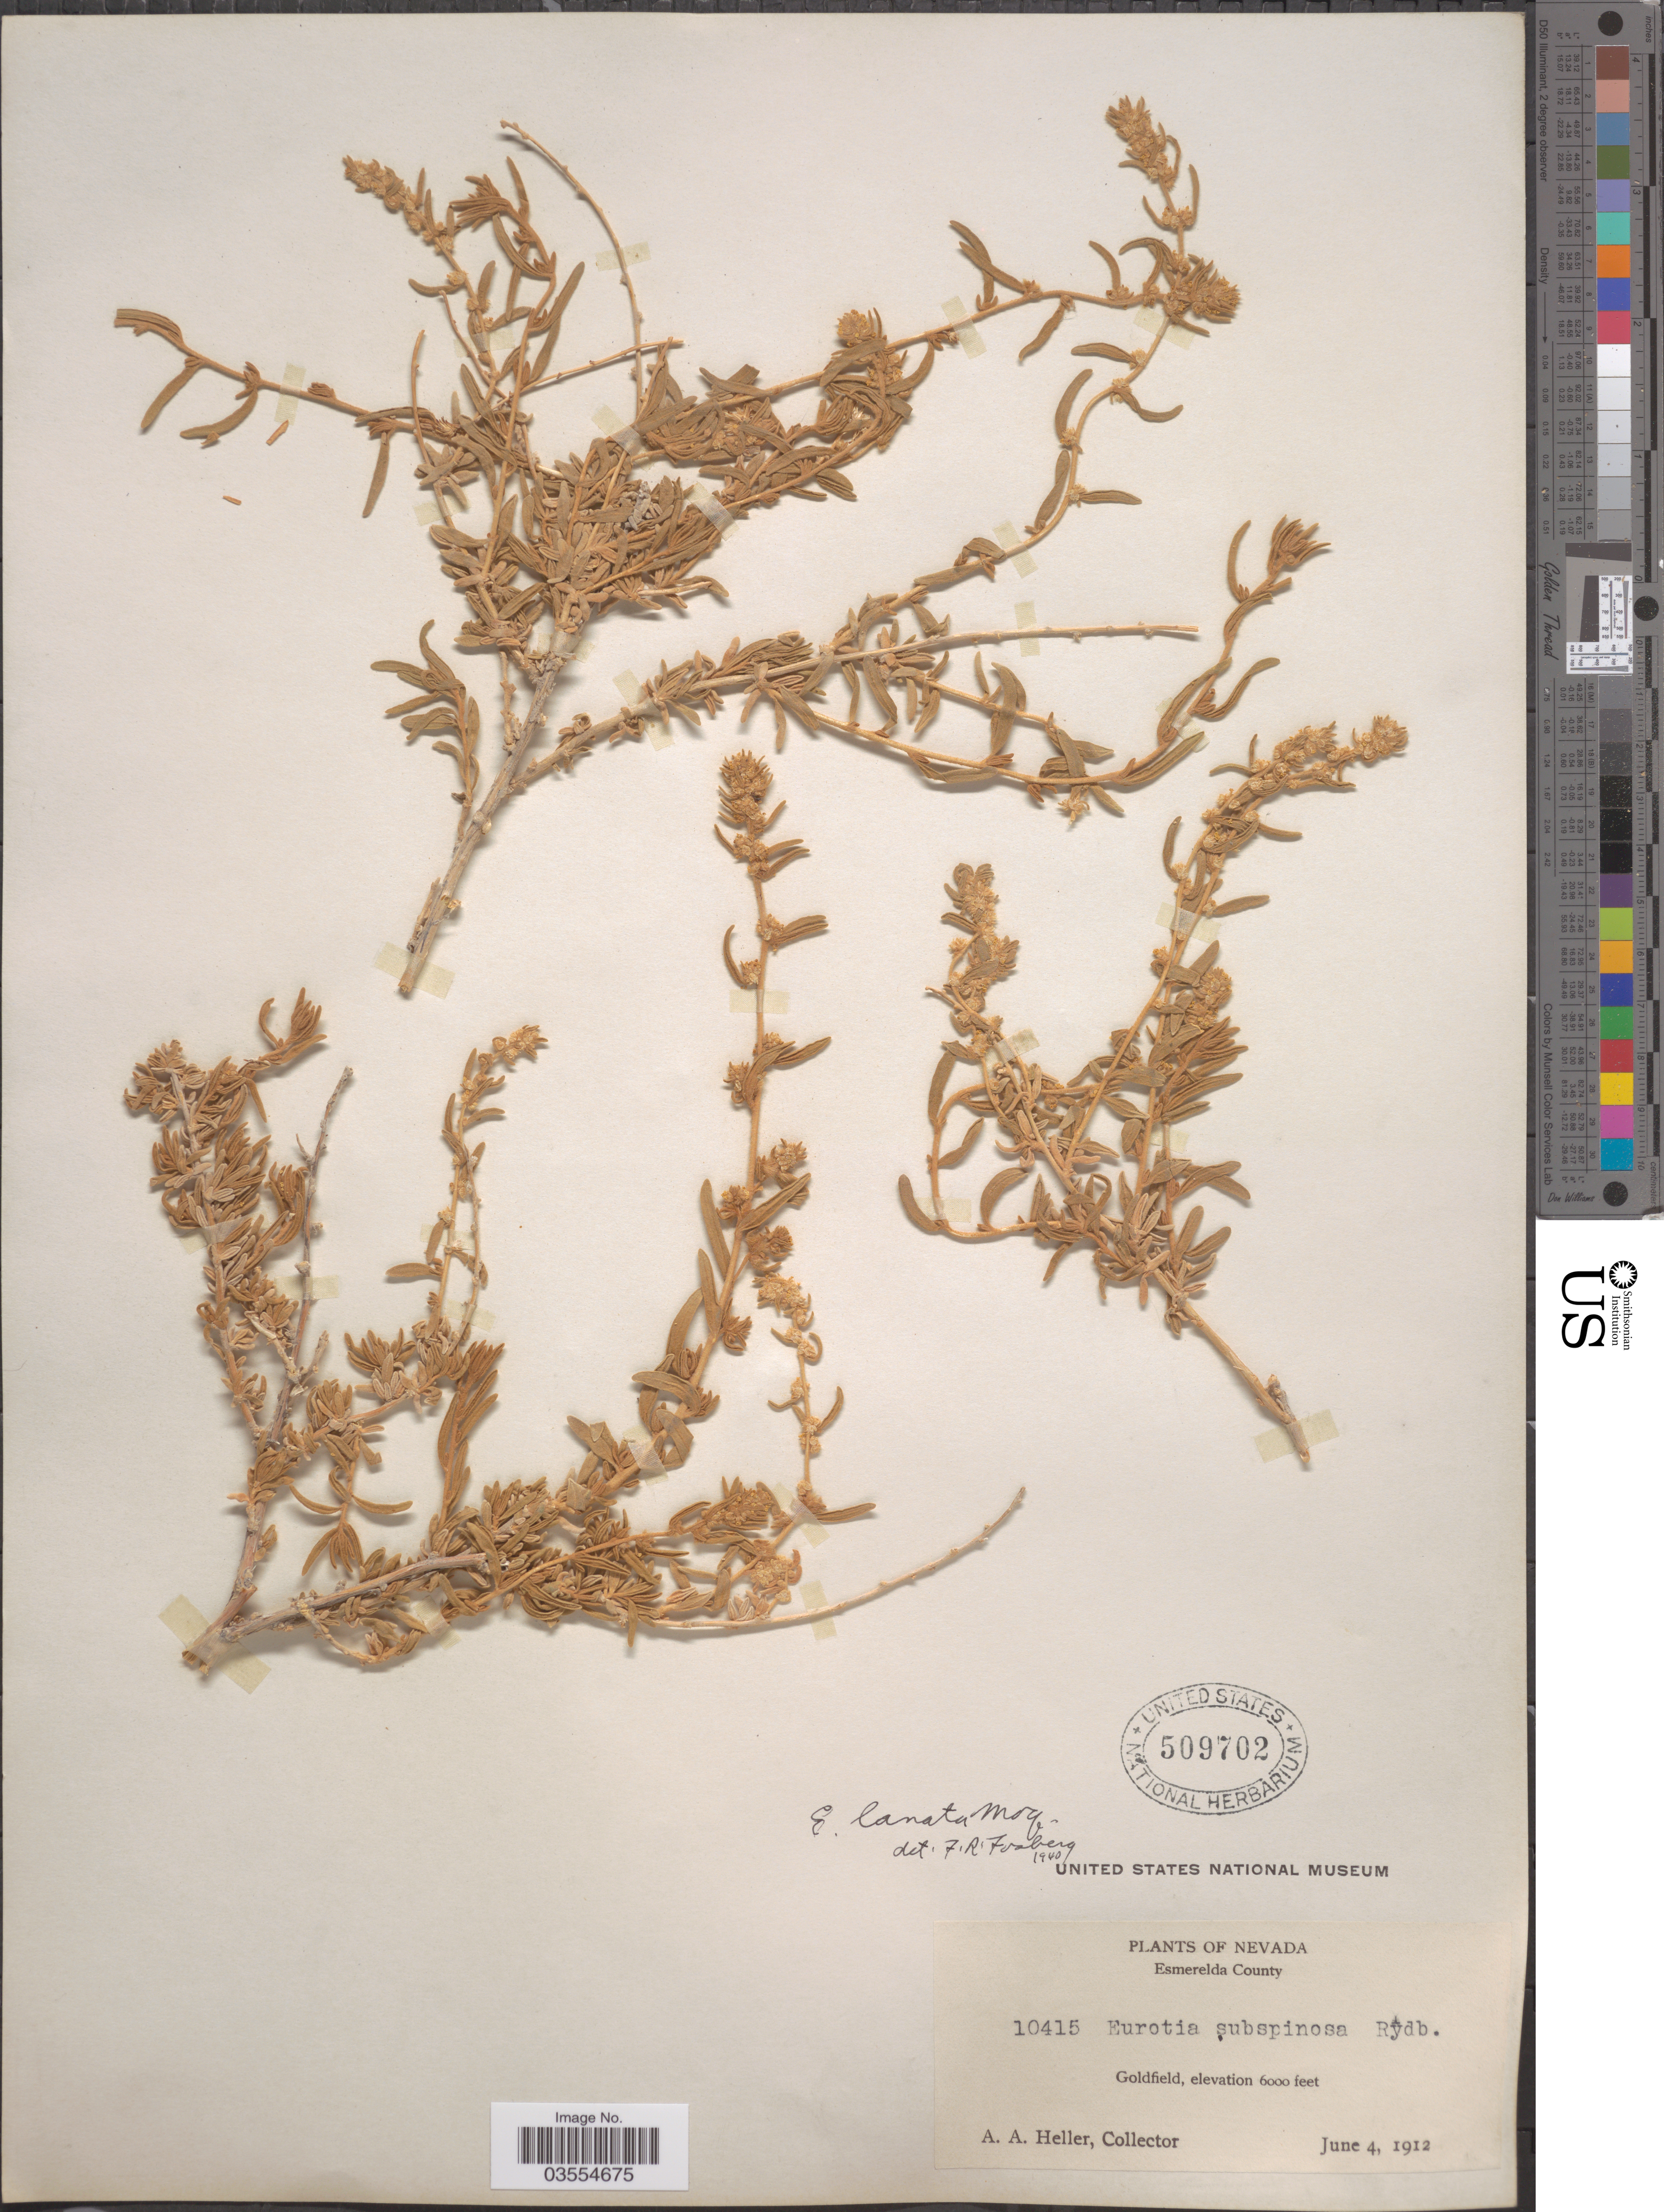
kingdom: Plantae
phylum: Tracheophyta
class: Magnoliopsida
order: Caryophyllales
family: Amaranthaceae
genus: Krascheninnikovia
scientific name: Krascheninnikovia lanata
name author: (Pursh) A. Meeuse & A.Smit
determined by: U.S. National Herbarium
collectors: A. A. Heller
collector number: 10415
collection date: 1912-06-04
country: United States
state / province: Nevada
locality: Esmerelda County. Goldfield.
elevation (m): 1829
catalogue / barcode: US 509702